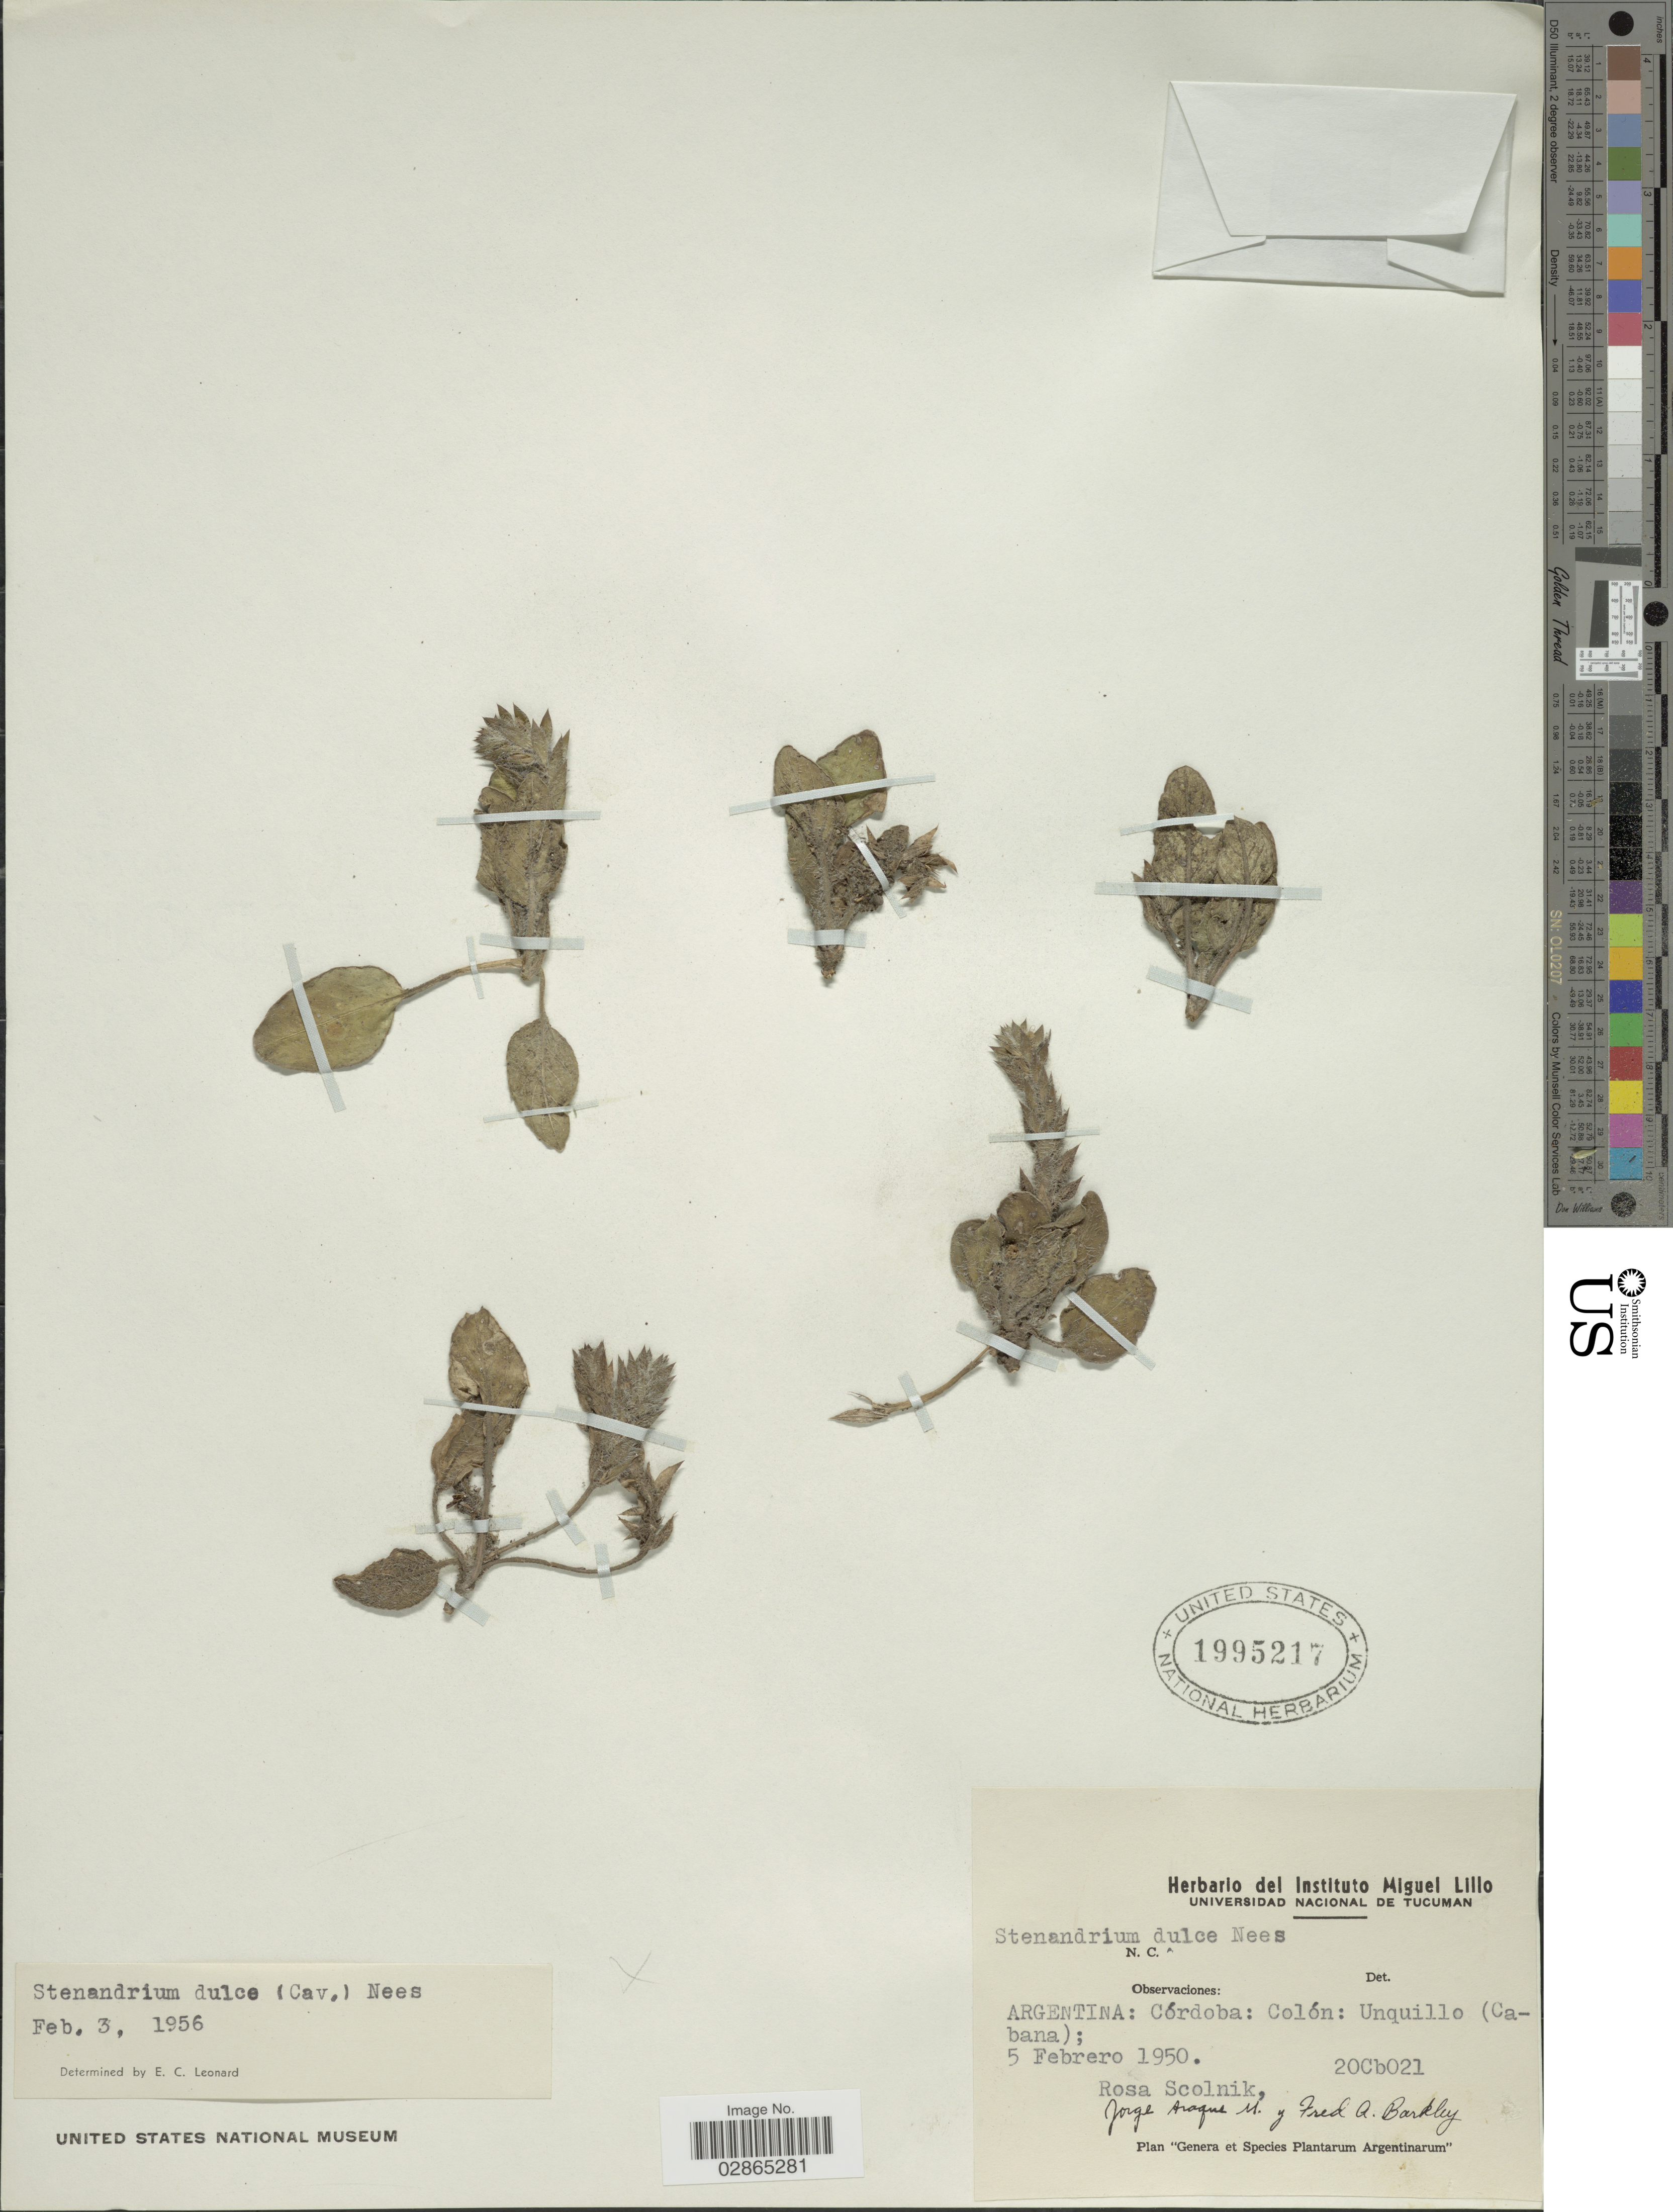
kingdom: Plantae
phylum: Tracheophyta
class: Magnoliopsida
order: Lamiales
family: Acanthaceae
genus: Stenandrium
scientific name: Stenandrium dulce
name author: (Cav.) Nees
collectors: R. Scolnik, J. Araque Molina & F. A. Barkley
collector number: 20Cb021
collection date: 1950-02-05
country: Argentina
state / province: Cordoba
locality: Colón: Unquillo (Cabana).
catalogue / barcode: US 1995217